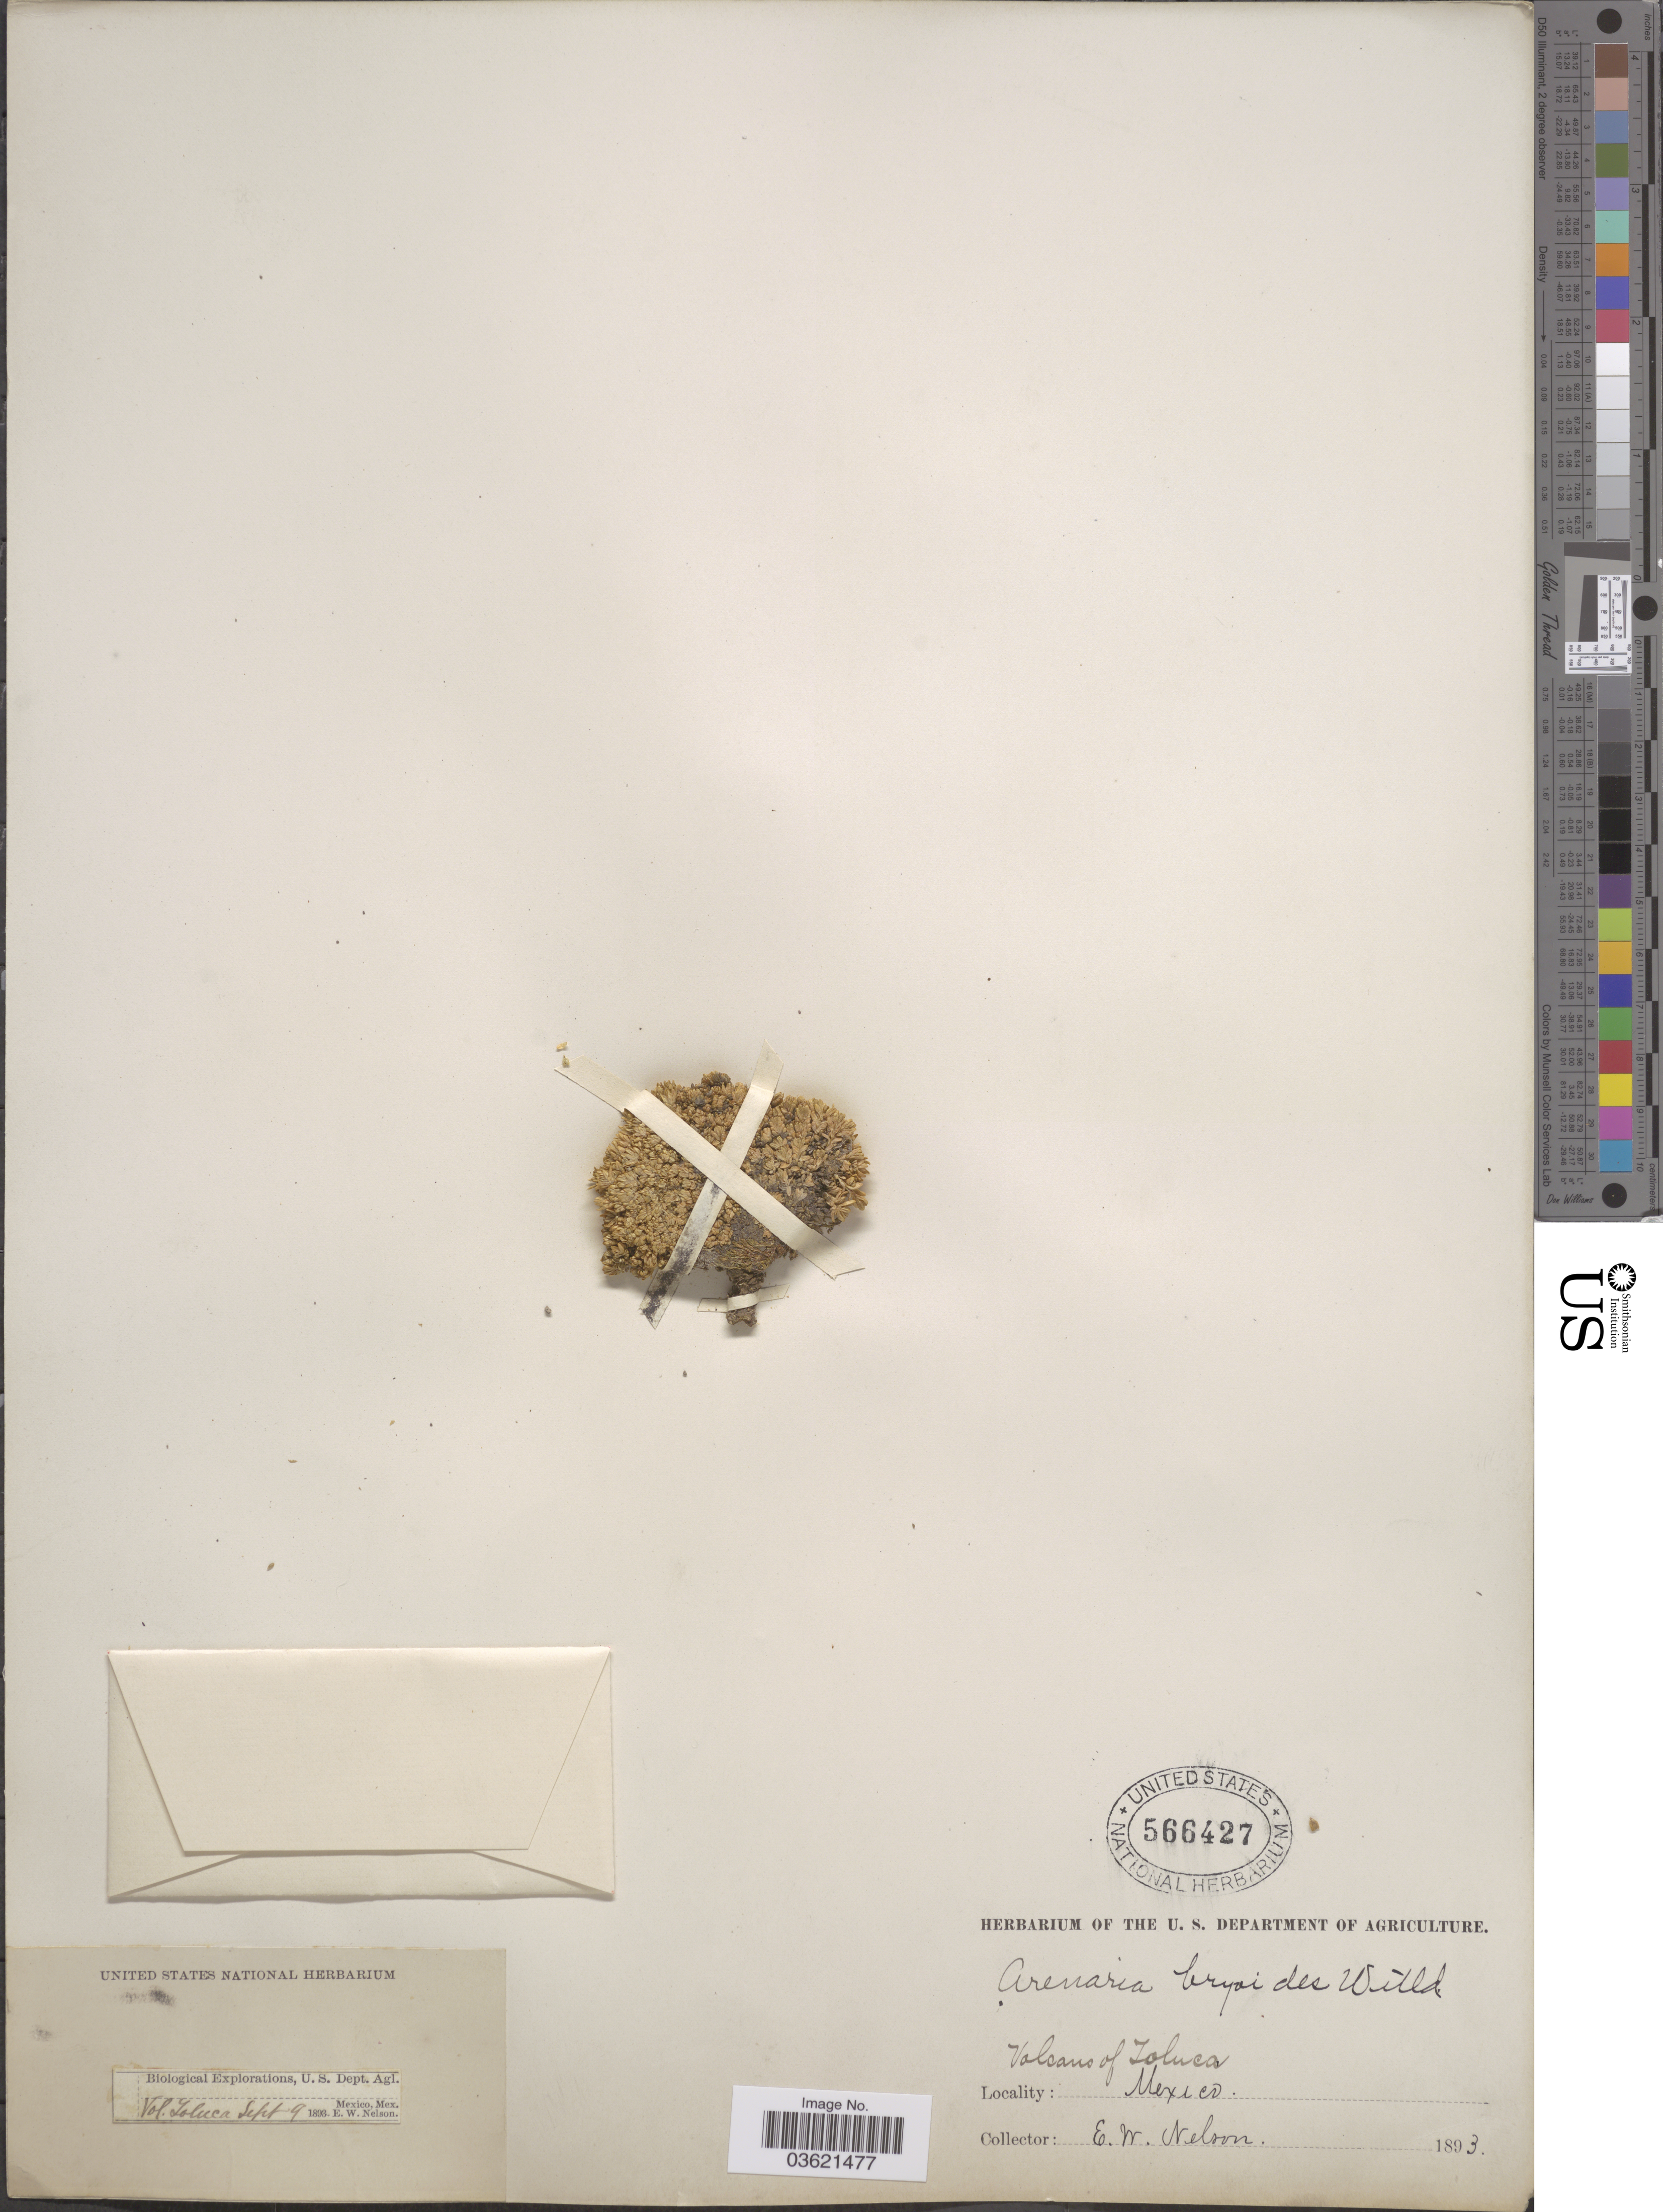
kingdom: Plantae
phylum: Tracheophyta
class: Magnoliopsida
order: Caryophyllales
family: Caryophyllaceae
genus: Arenaria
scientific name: Arenaria bryoides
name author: Willd. ex D.F.K. Schltdl.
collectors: E. W. Nelson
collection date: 1893-09-09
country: Mexico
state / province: México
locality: Volcans of Toluca.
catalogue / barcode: US 566427